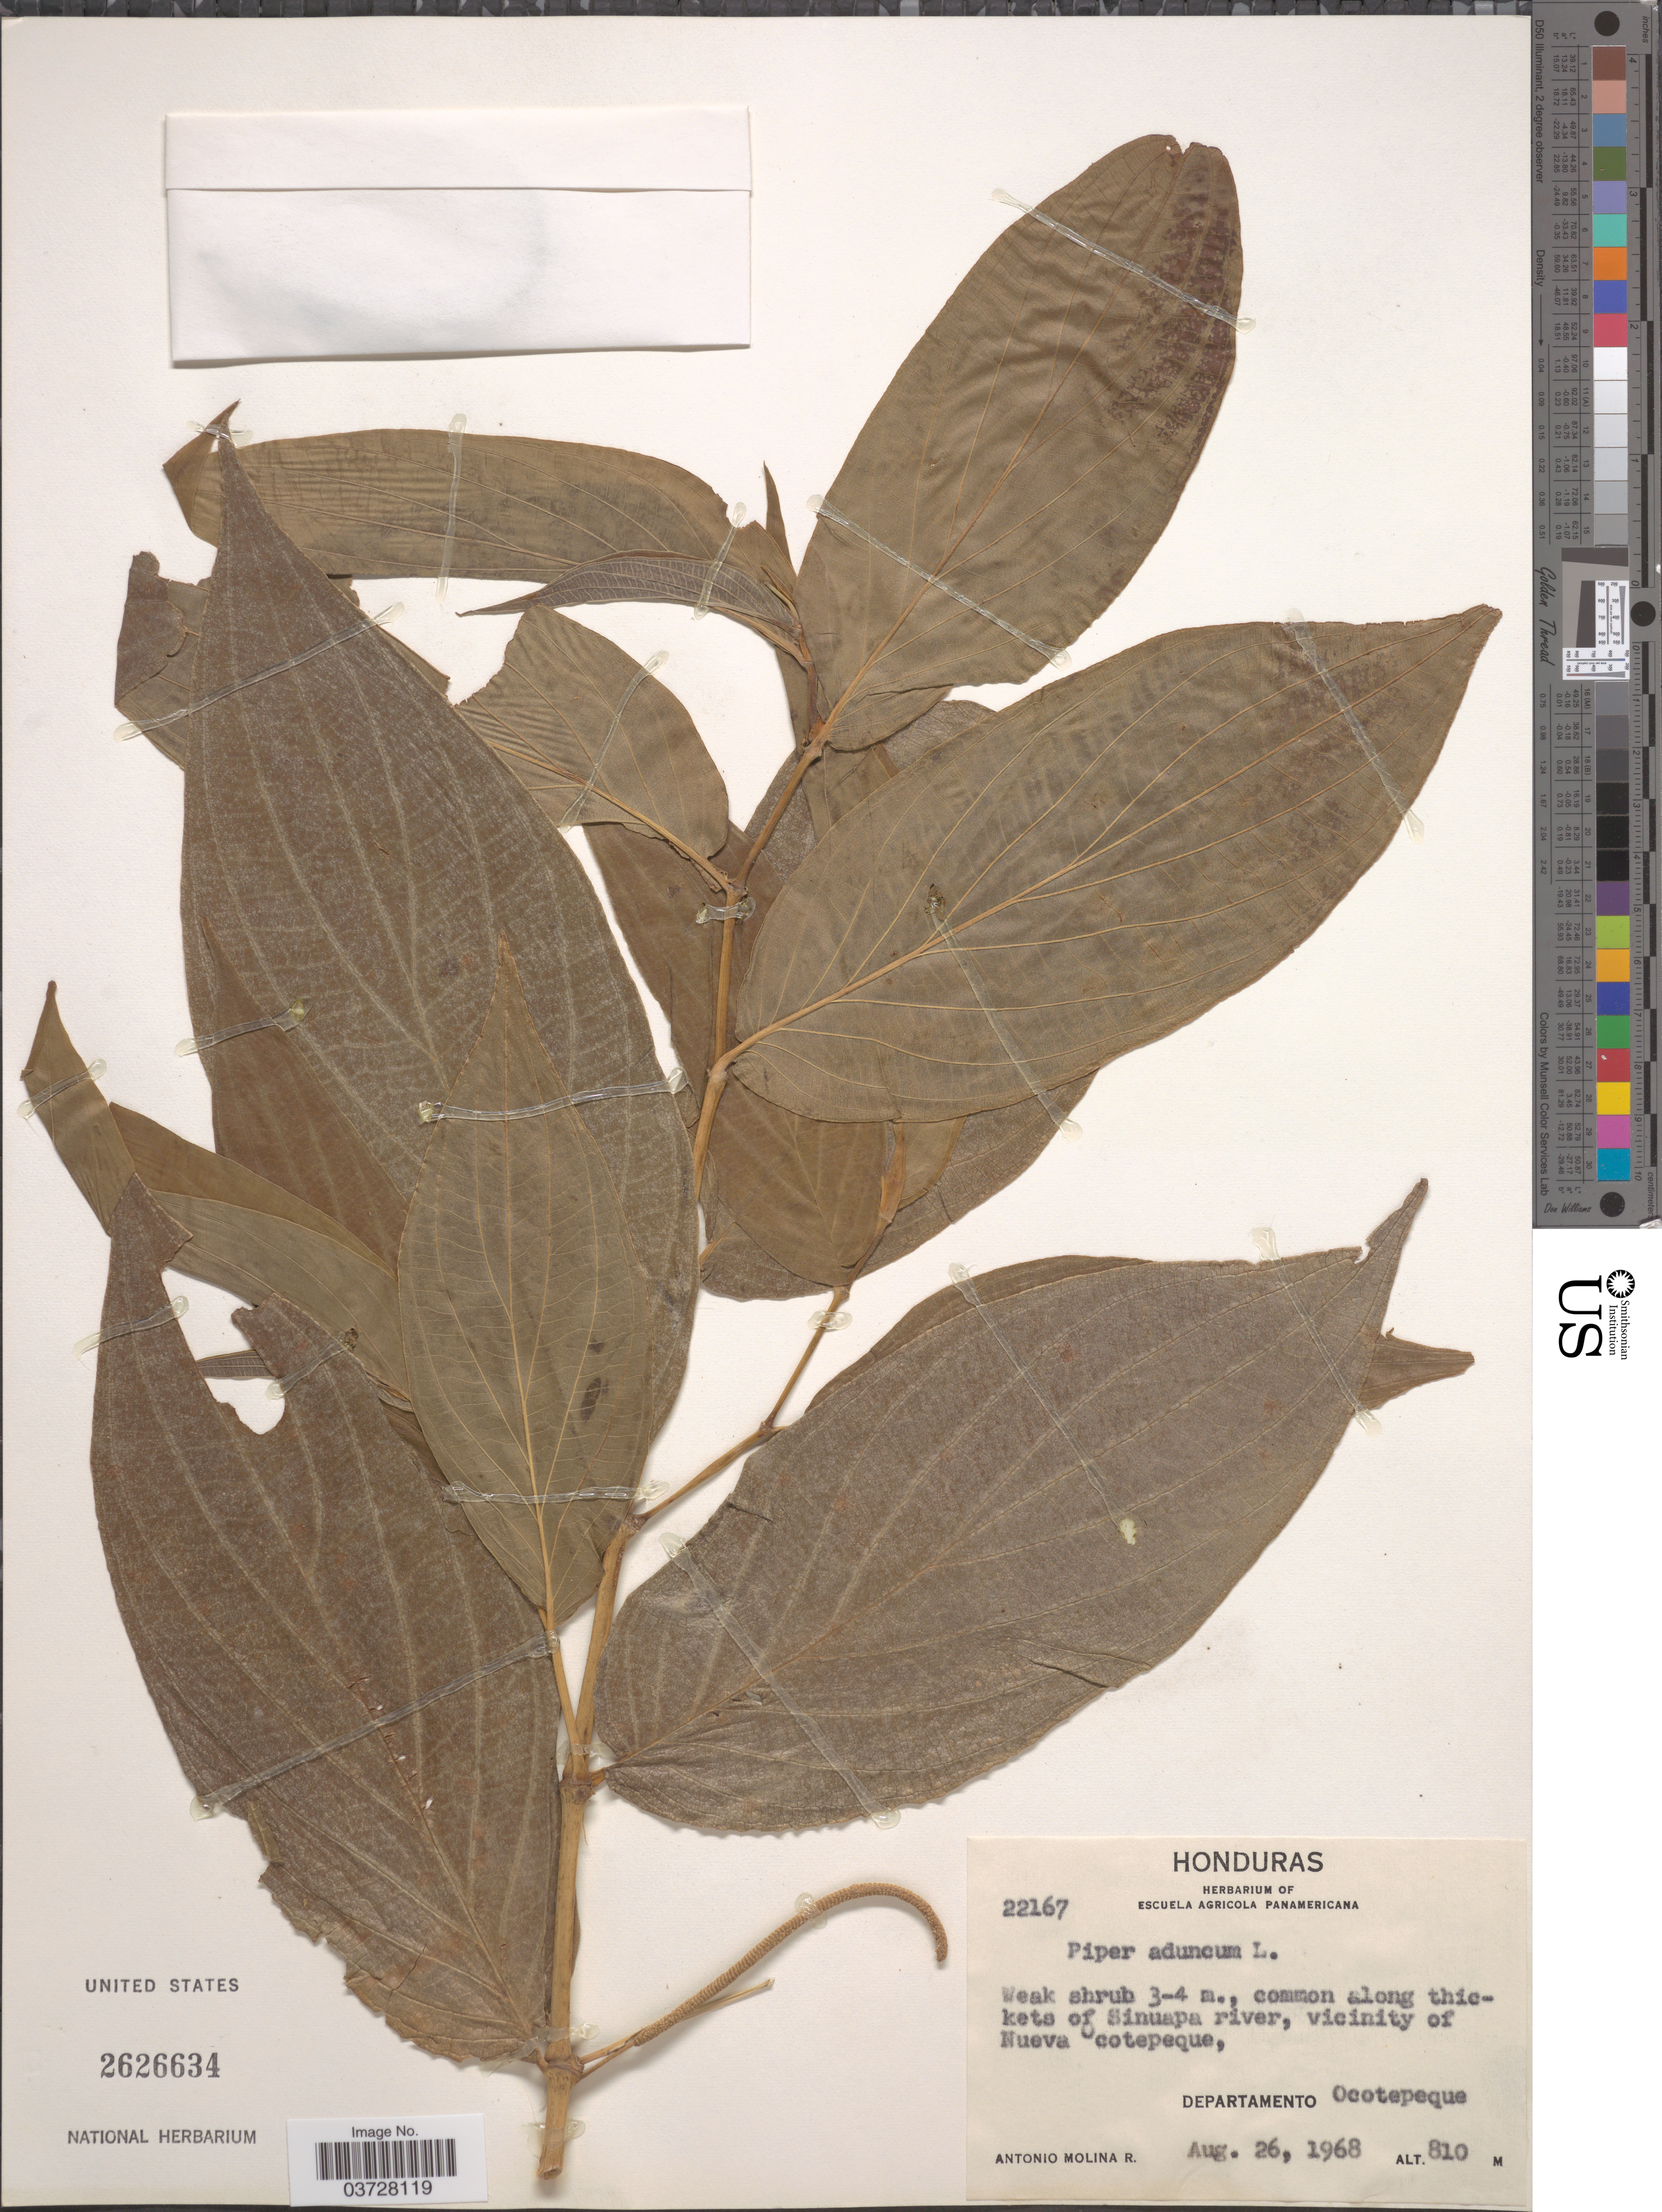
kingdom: Plantae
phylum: Tracheophyta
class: Magnoliopsida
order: Piperales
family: Piperaceae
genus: Piper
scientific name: Piper aduncum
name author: L.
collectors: A. Molina R.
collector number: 22167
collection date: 1968-08-26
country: Honduras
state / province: Ocotepeque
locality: Along thickets of Sinuapa river, vicinity of Nueva Ocotepeque, Departamento Ocotepeque.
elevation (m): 810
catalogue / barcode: US 2626634